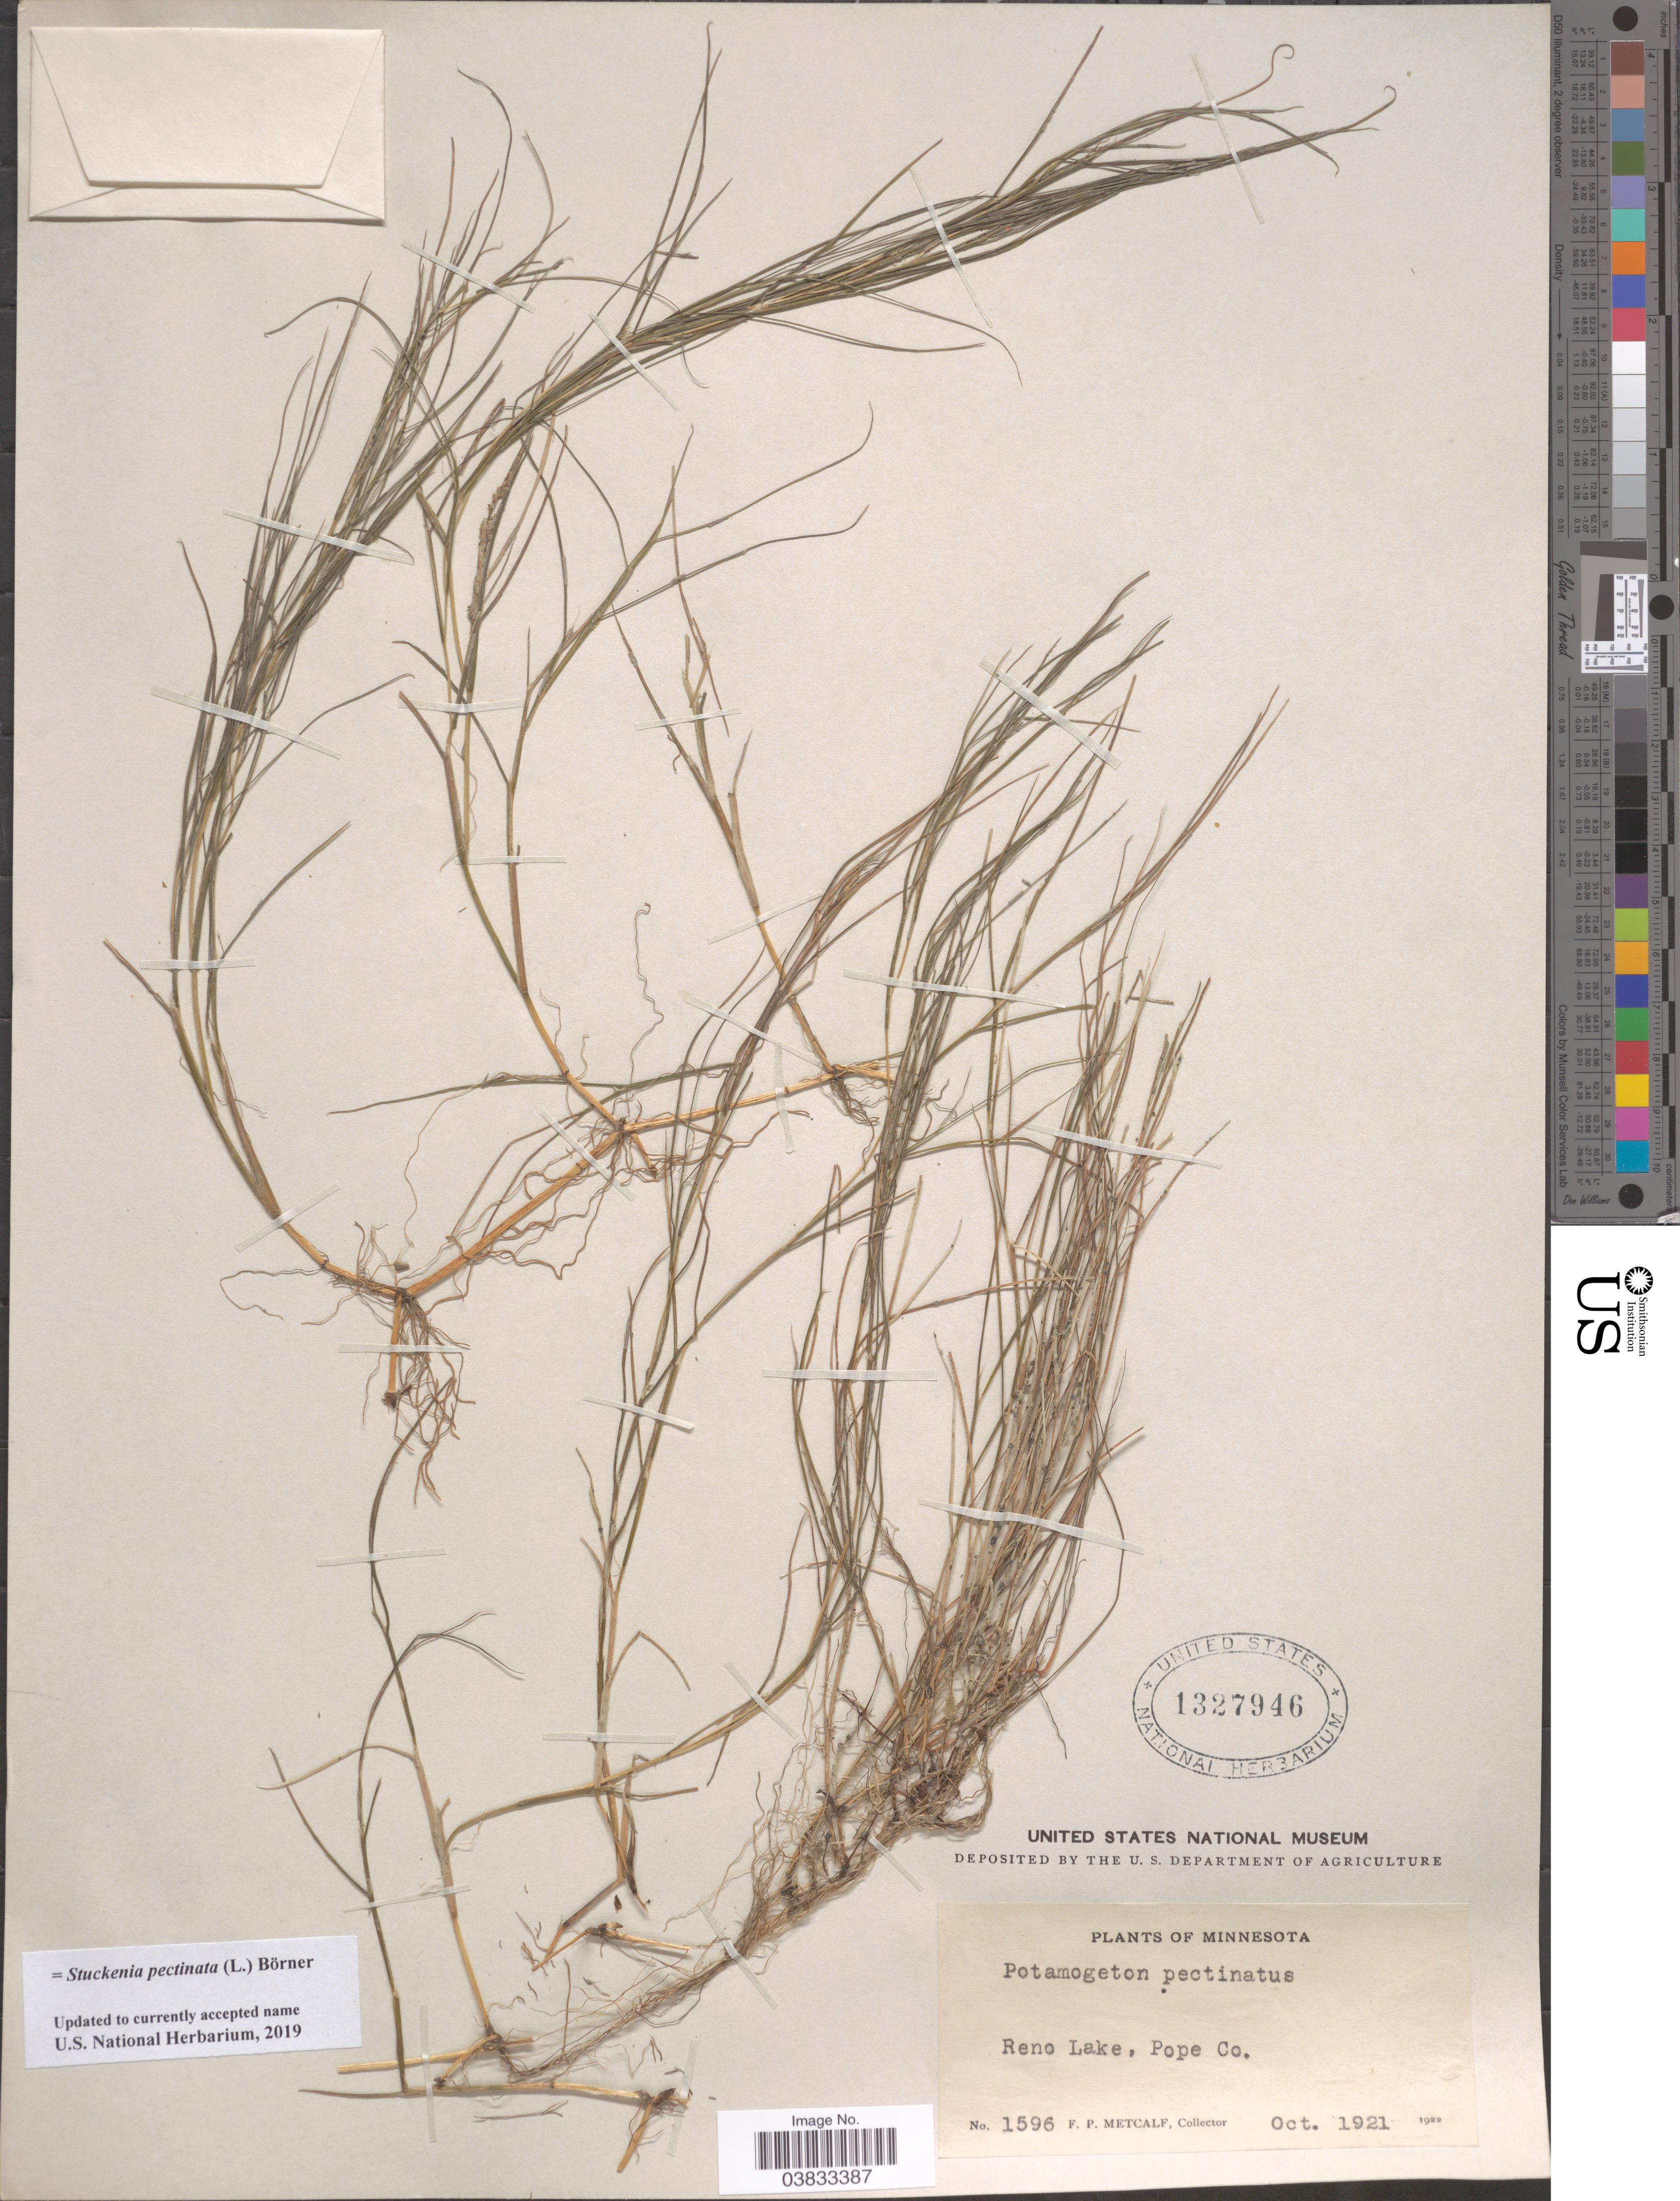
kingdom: Plantae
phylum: Tracheophyta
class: Liliopsida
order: Alismatales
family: Potamogetonaceae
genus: Stuckenia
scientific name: Stuckenia pectinata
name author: (L.) Börner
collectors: F. Metcalf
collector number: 1596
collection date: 1921-10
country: United States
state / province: Minnesota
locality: Reno Lake, Pope Co.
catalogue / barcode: US 1327946